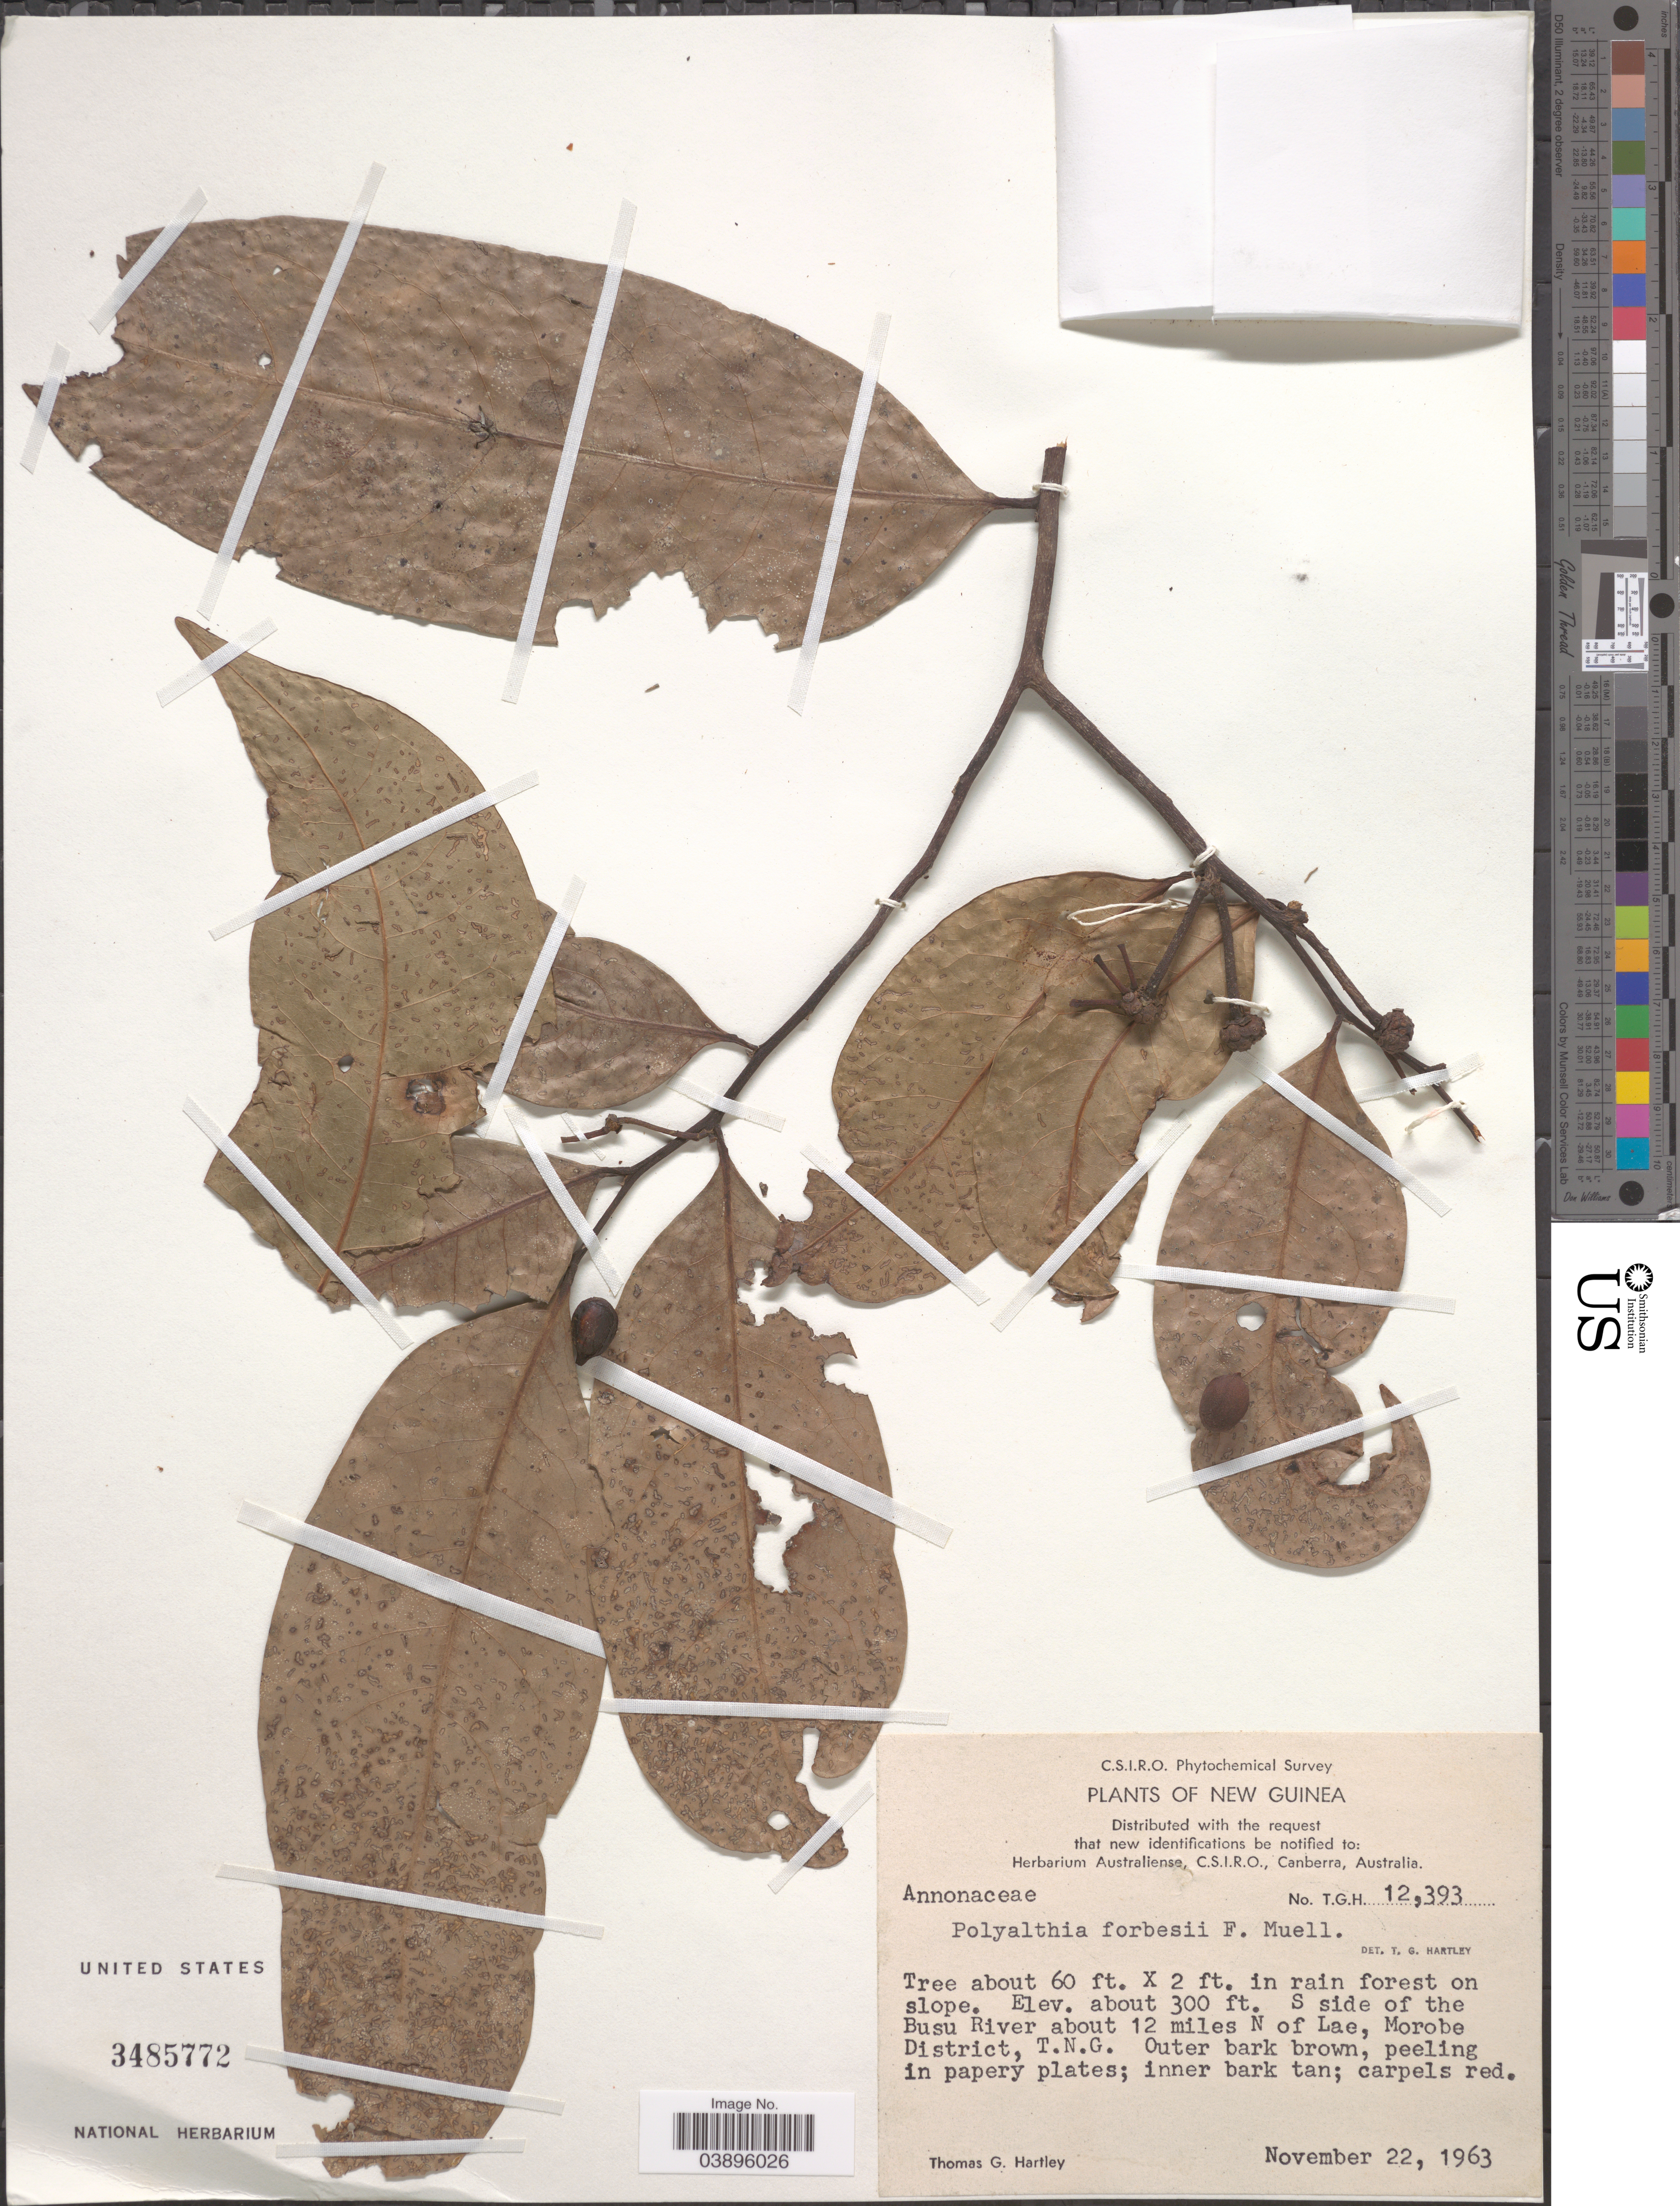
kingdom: Plantae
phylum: Tracheophyta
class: Magnoliopsida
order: Magnoliales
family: Annonaceae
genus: Polyalthia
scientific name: Polyalthia forbesii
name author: F. Muell. ex Diels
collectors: T. G. Hartley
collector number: TGH 12393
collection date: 1963-11-22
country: Papua New Guinea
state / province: Morobe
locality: New Guinea. S side of the Busu River about 12 miles N of Lae, Morobe District, T. N. G.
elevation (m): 91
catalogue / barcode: US 3485772